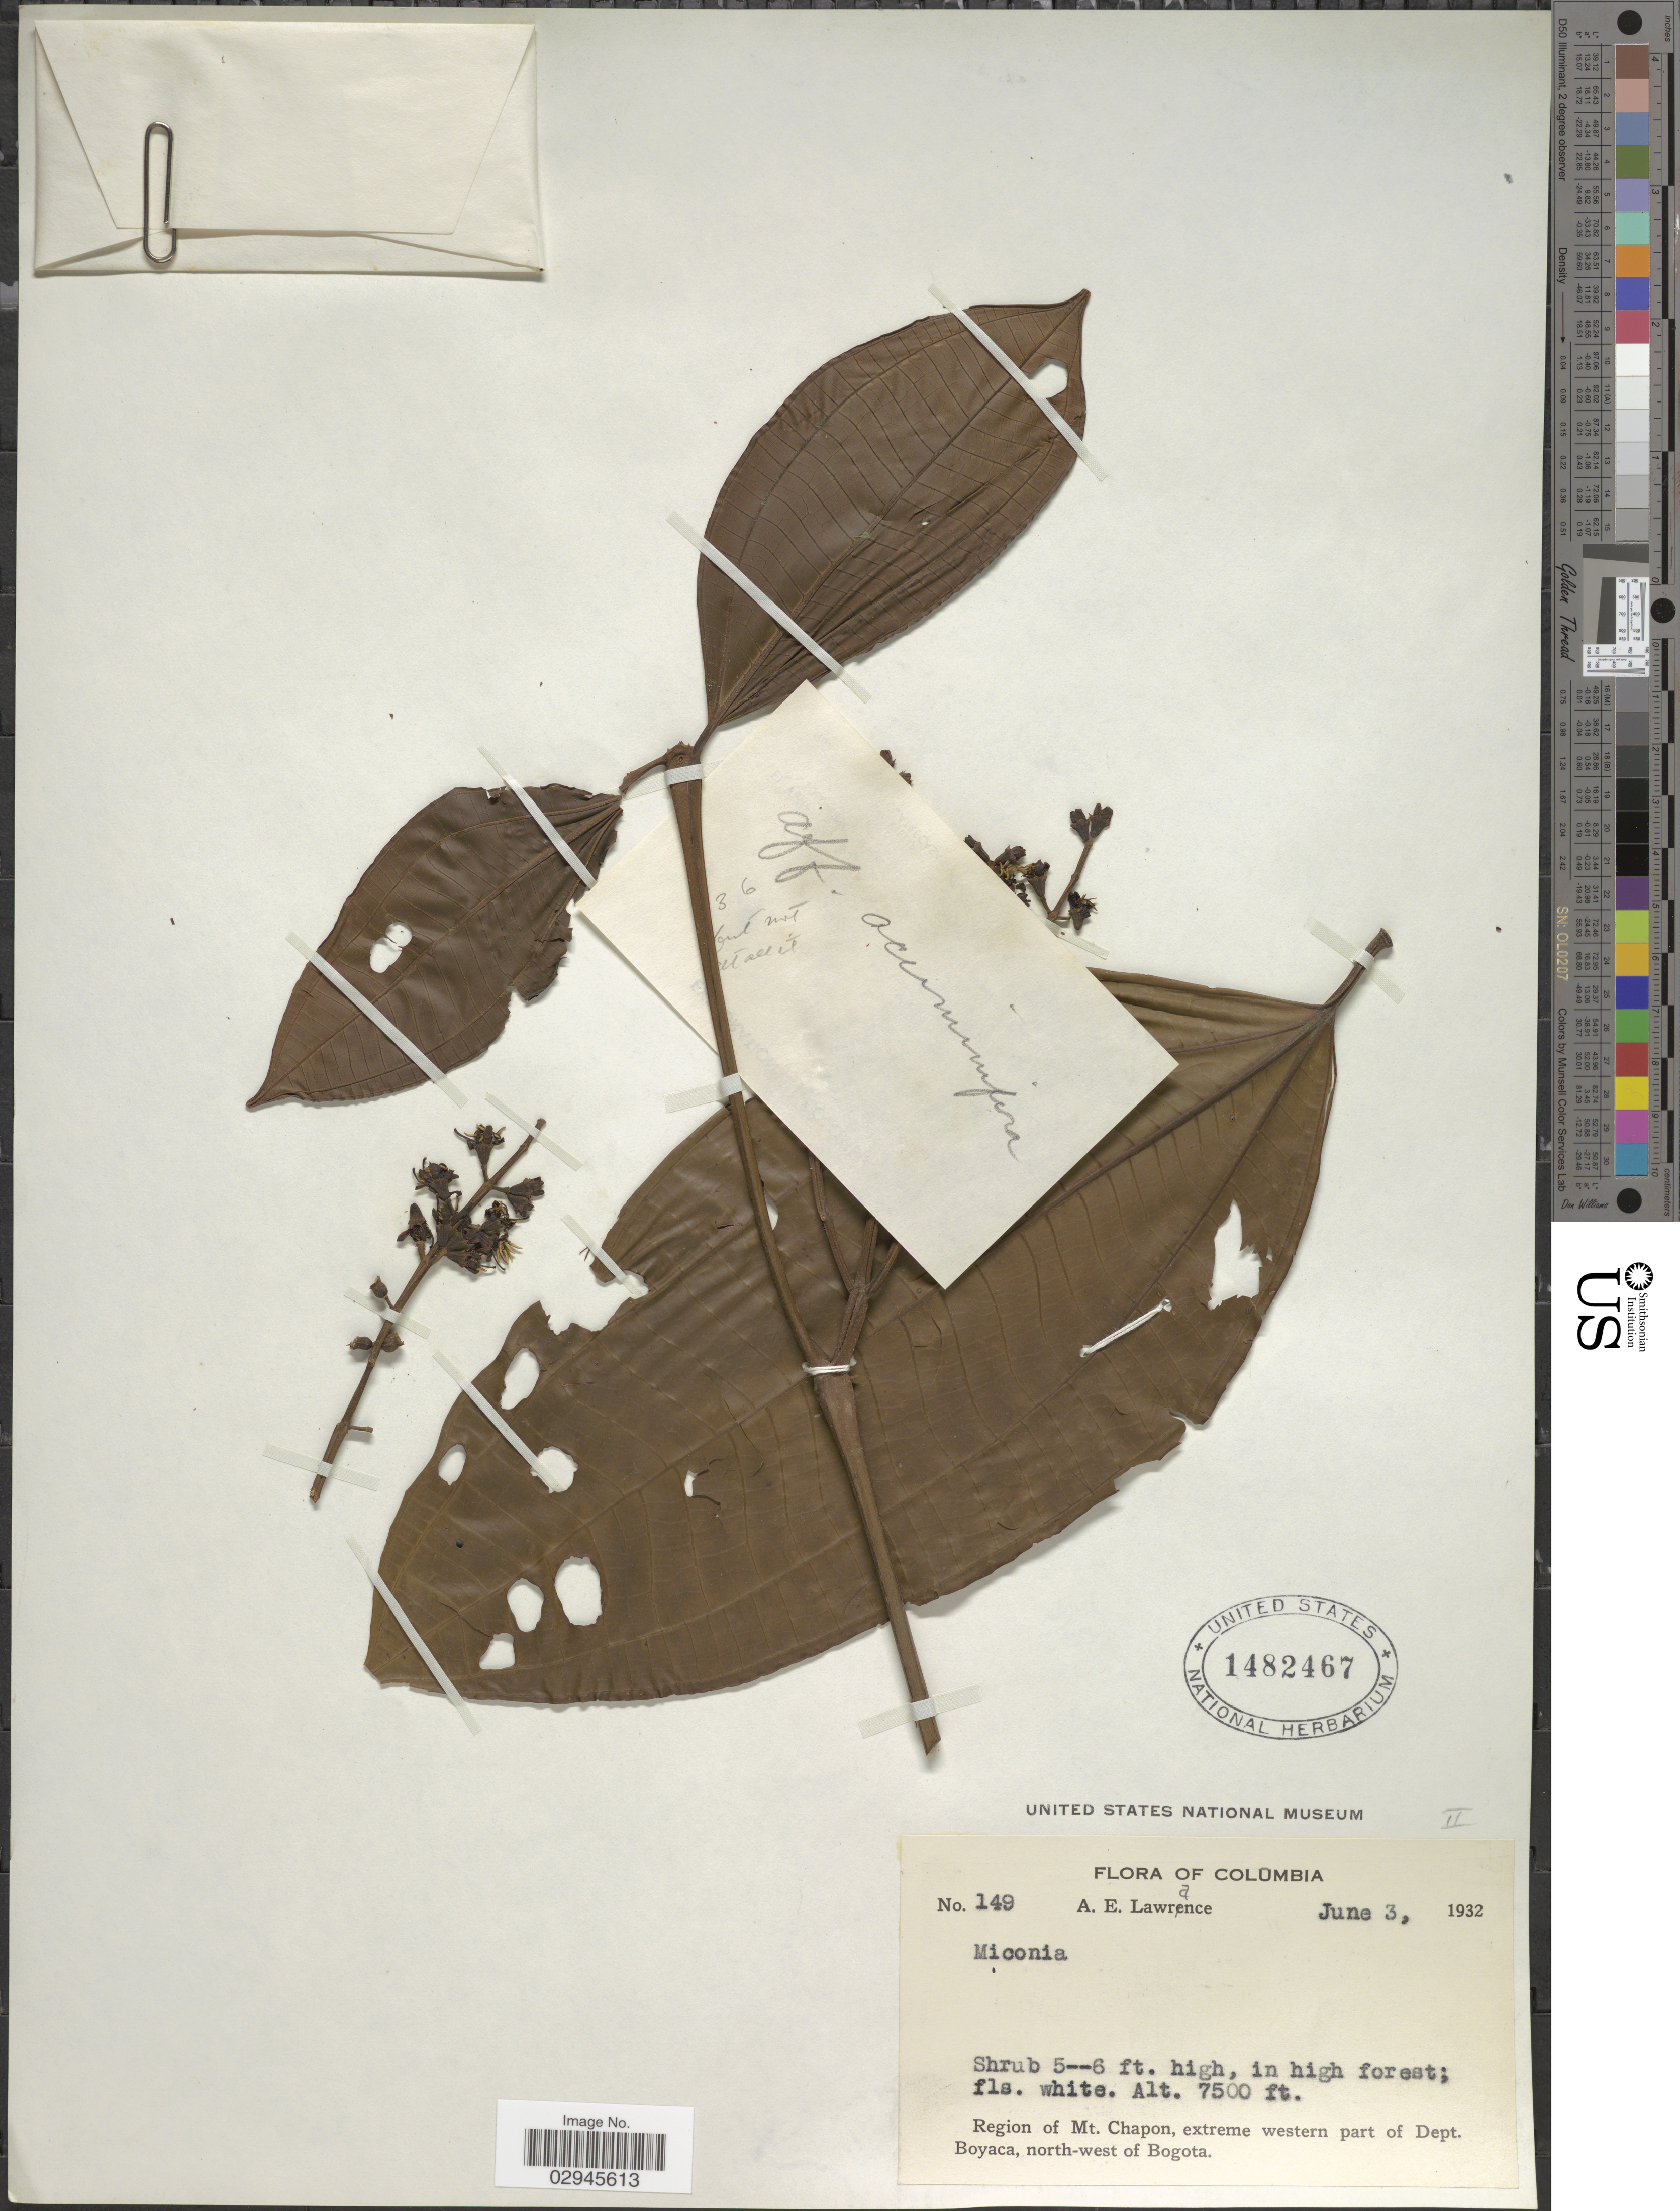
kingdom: Plantae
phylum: Tracheophyta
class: Magnoliopsida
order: Myrtales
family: Melastomataceae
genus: Miconia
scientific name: Miconia sp.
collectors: A. Lawrance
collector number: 149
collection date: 1932-06-03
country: Colombia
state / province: Boyacá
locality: Region of Mt. Chapon, extreme western part of Dept. Boyaca, north-west of Bogota.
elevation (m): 2286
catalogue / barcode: US 1482467